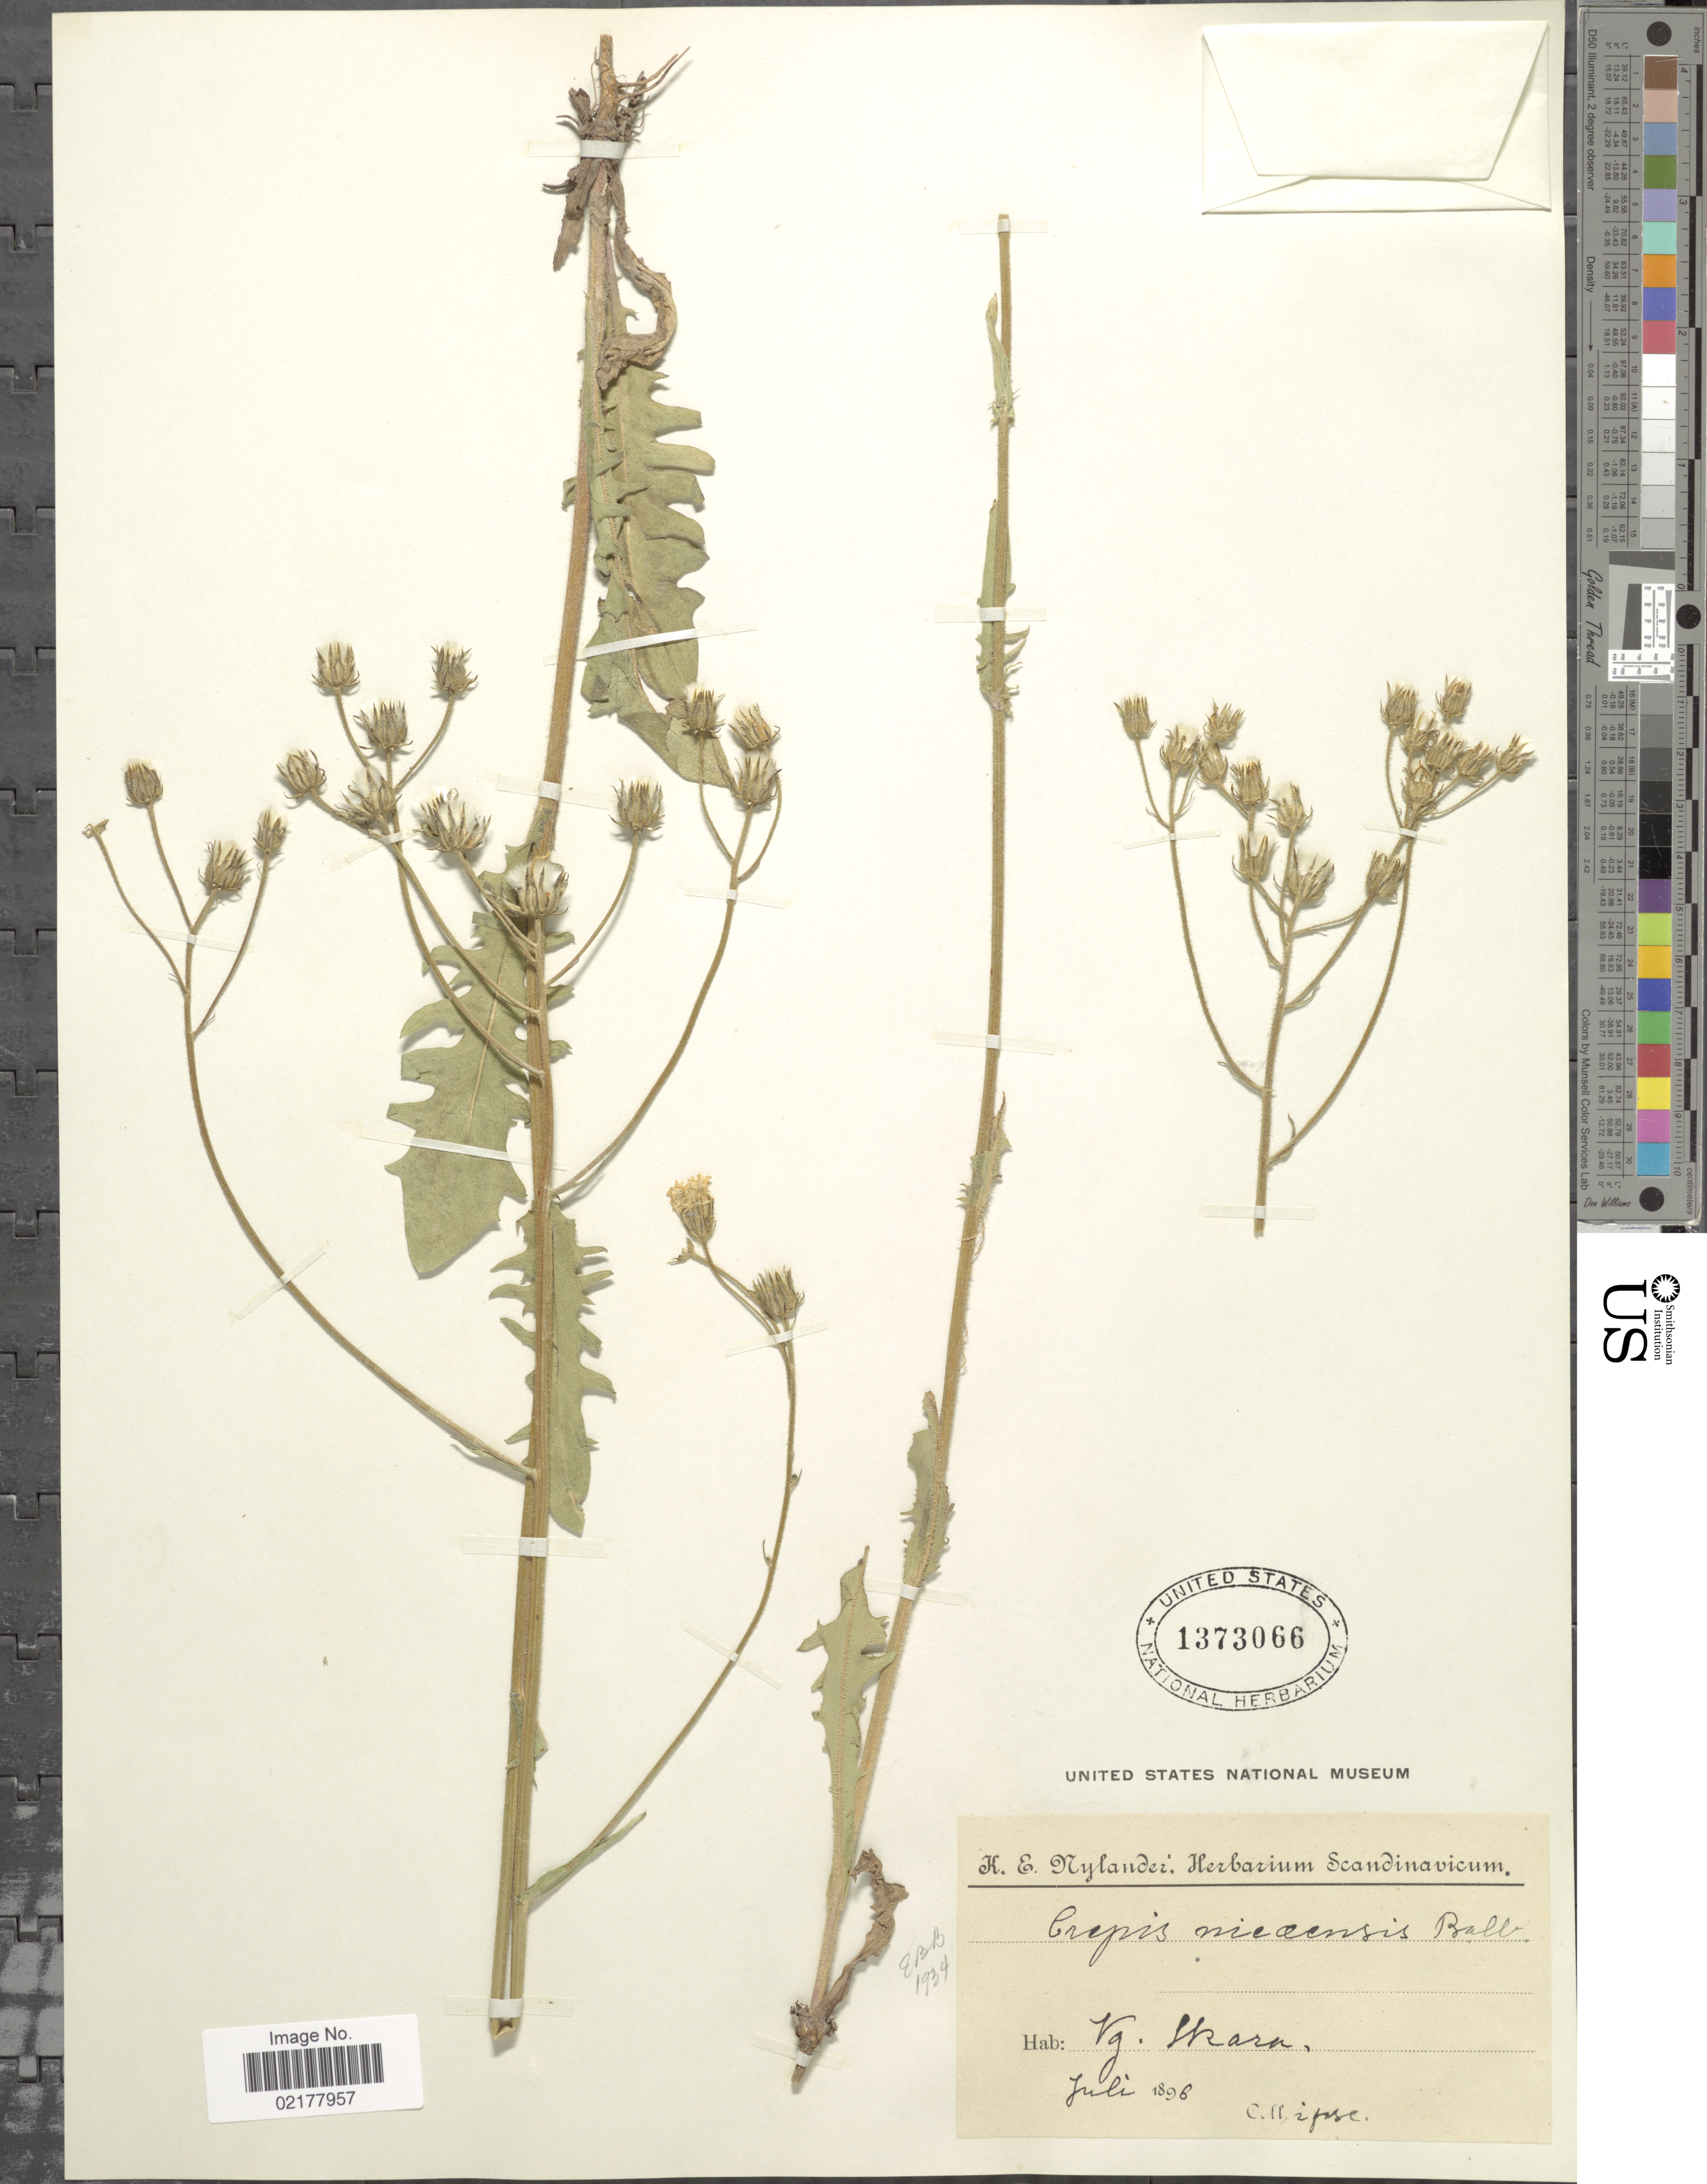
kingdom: Plantae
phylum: Tracheophyta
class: Magnoliopsida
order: Asterales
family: Asteraceae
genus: Crepis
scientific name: Crepis nicaeensis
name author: Balb.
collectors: -- Nylander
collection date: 1896-07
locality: Vg. Skarn [interpreted]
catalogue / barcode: US 1373066